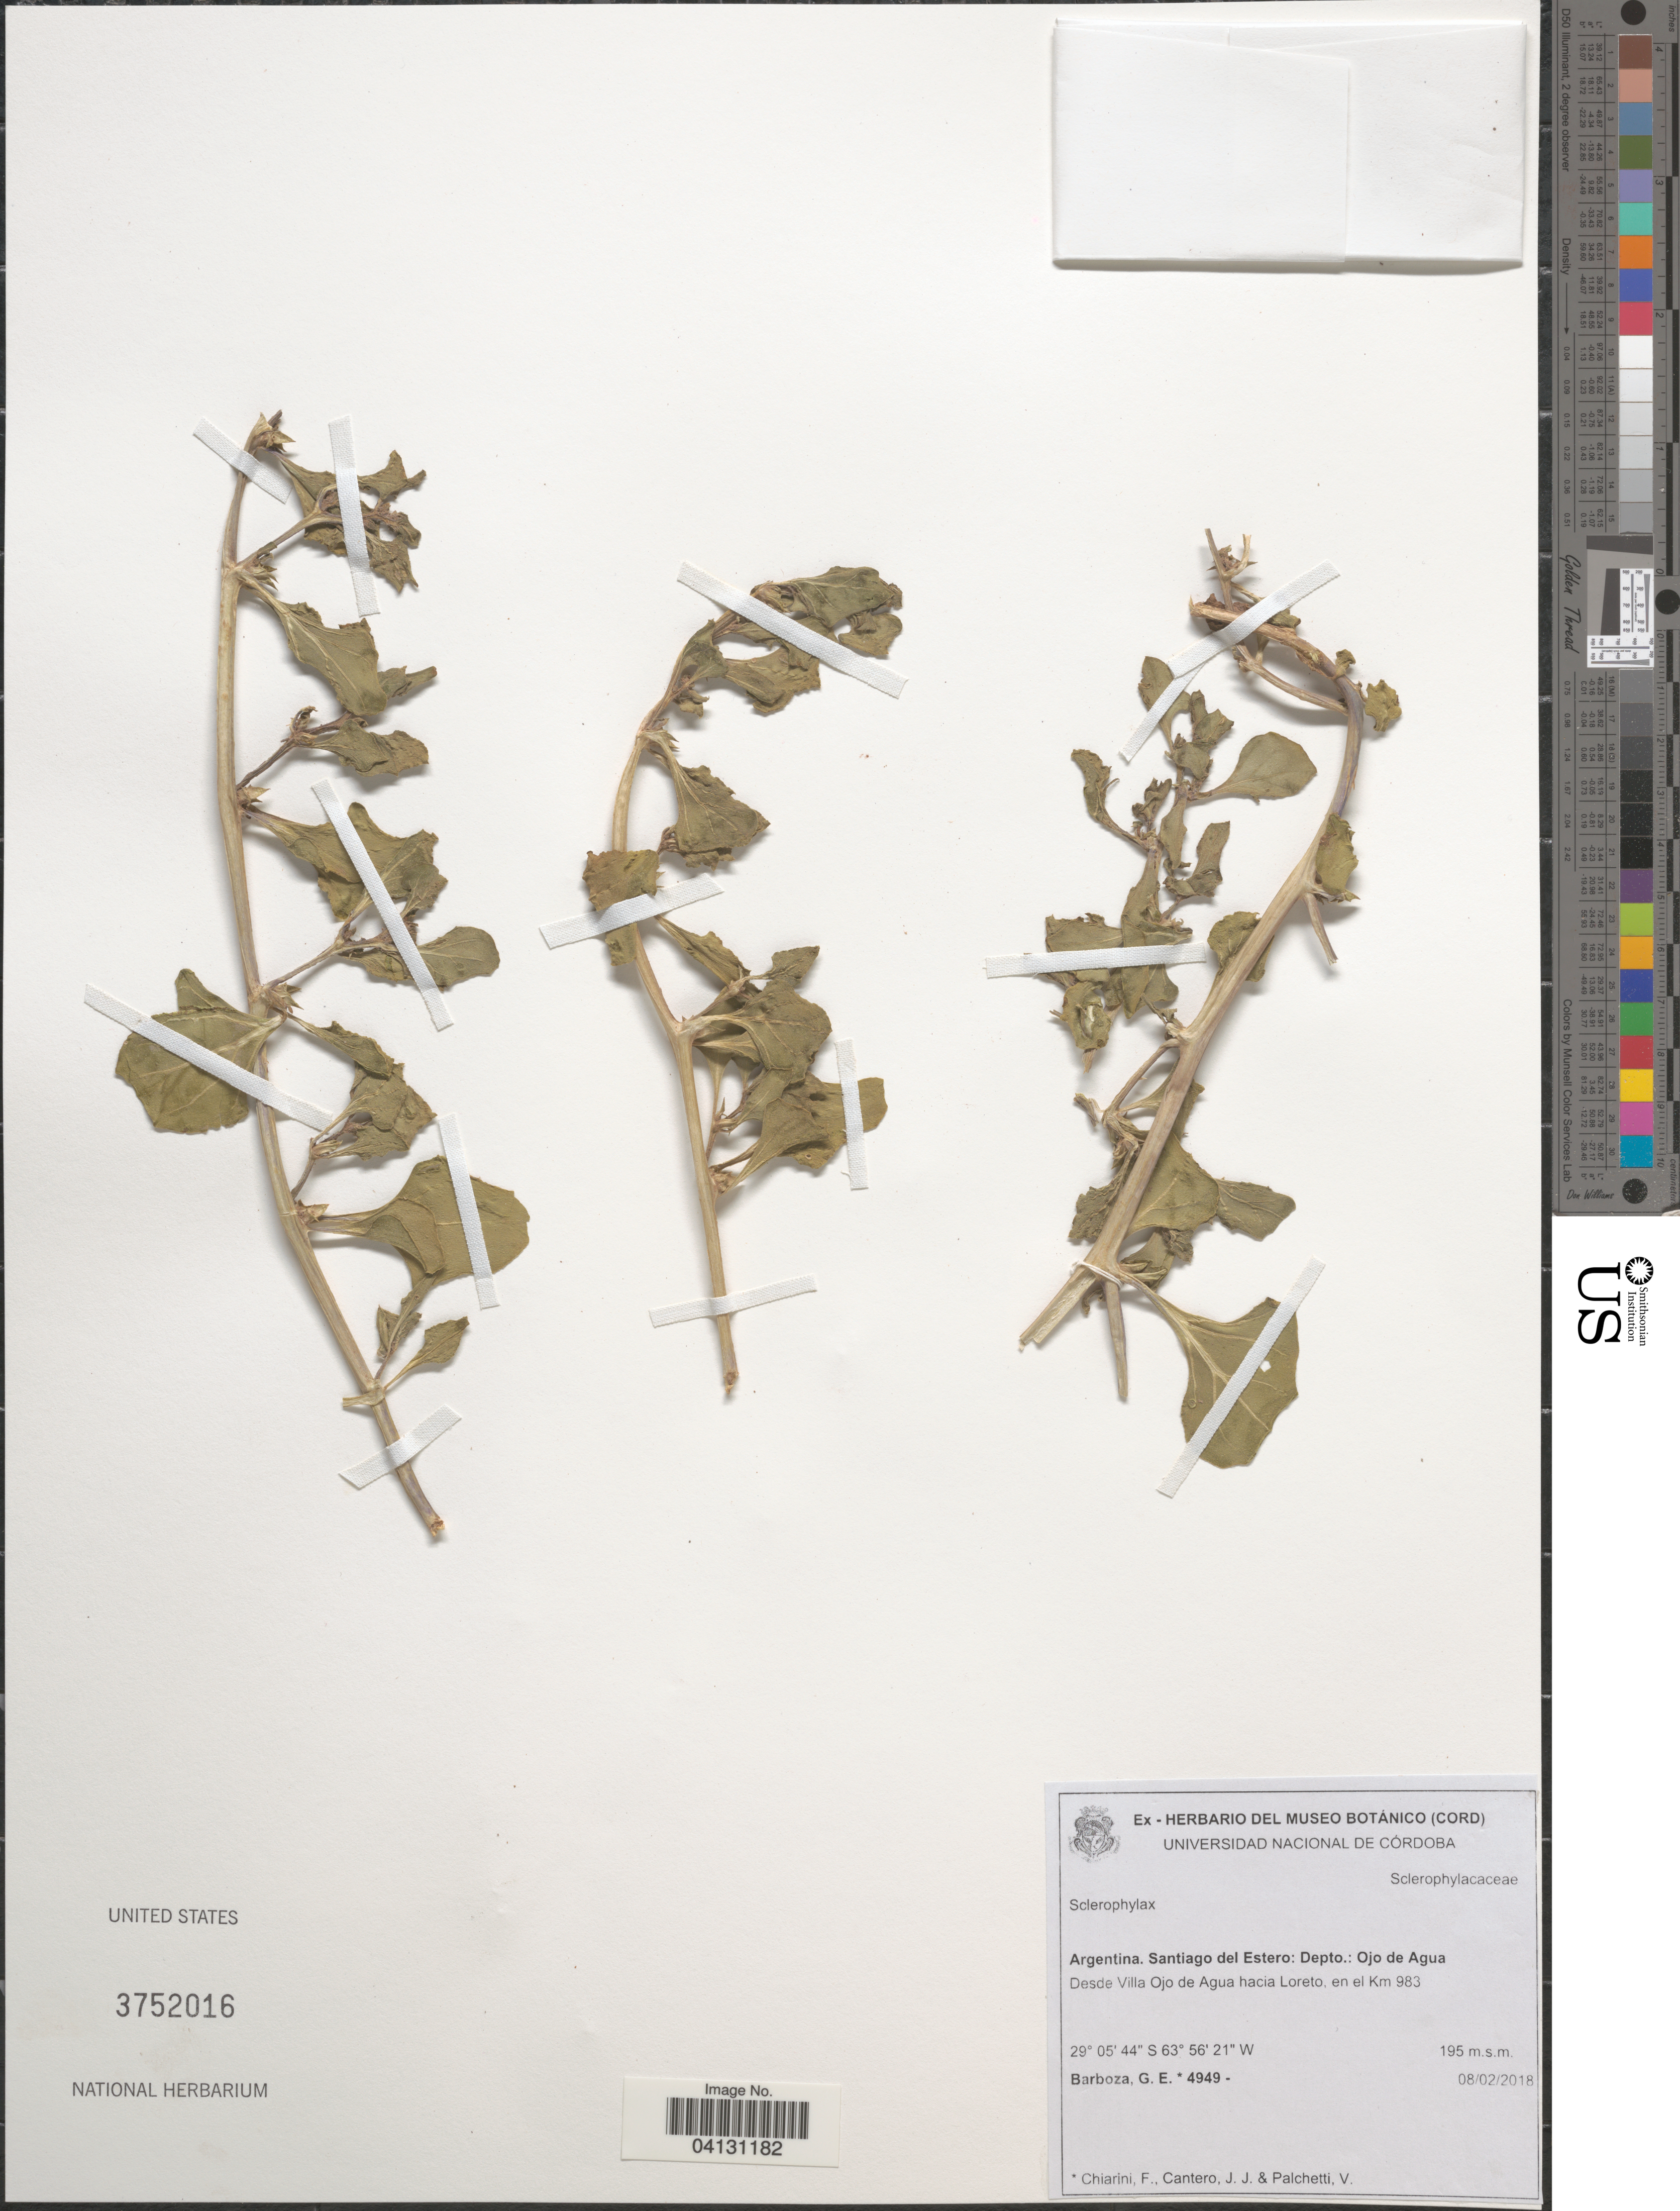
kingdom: Plantae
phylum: Tracheophyta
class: Magnoliopsida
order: Solanales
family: Solanaceae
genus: Sclerophylax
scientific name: Sclerophylax sp.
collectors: G. E. Barboza, F. E. Chiarini, J. Cantero & V. Palchetti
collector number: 4949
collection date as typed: Transcribed d/m/y: 8/2/2018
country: Argentina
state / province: Santiago del Estero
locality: Depto.: Ojo de Agua. Desde Villa Ojo de Agua hacia Loreto, en el Km 983.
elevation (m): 195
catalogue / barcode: US 3752016